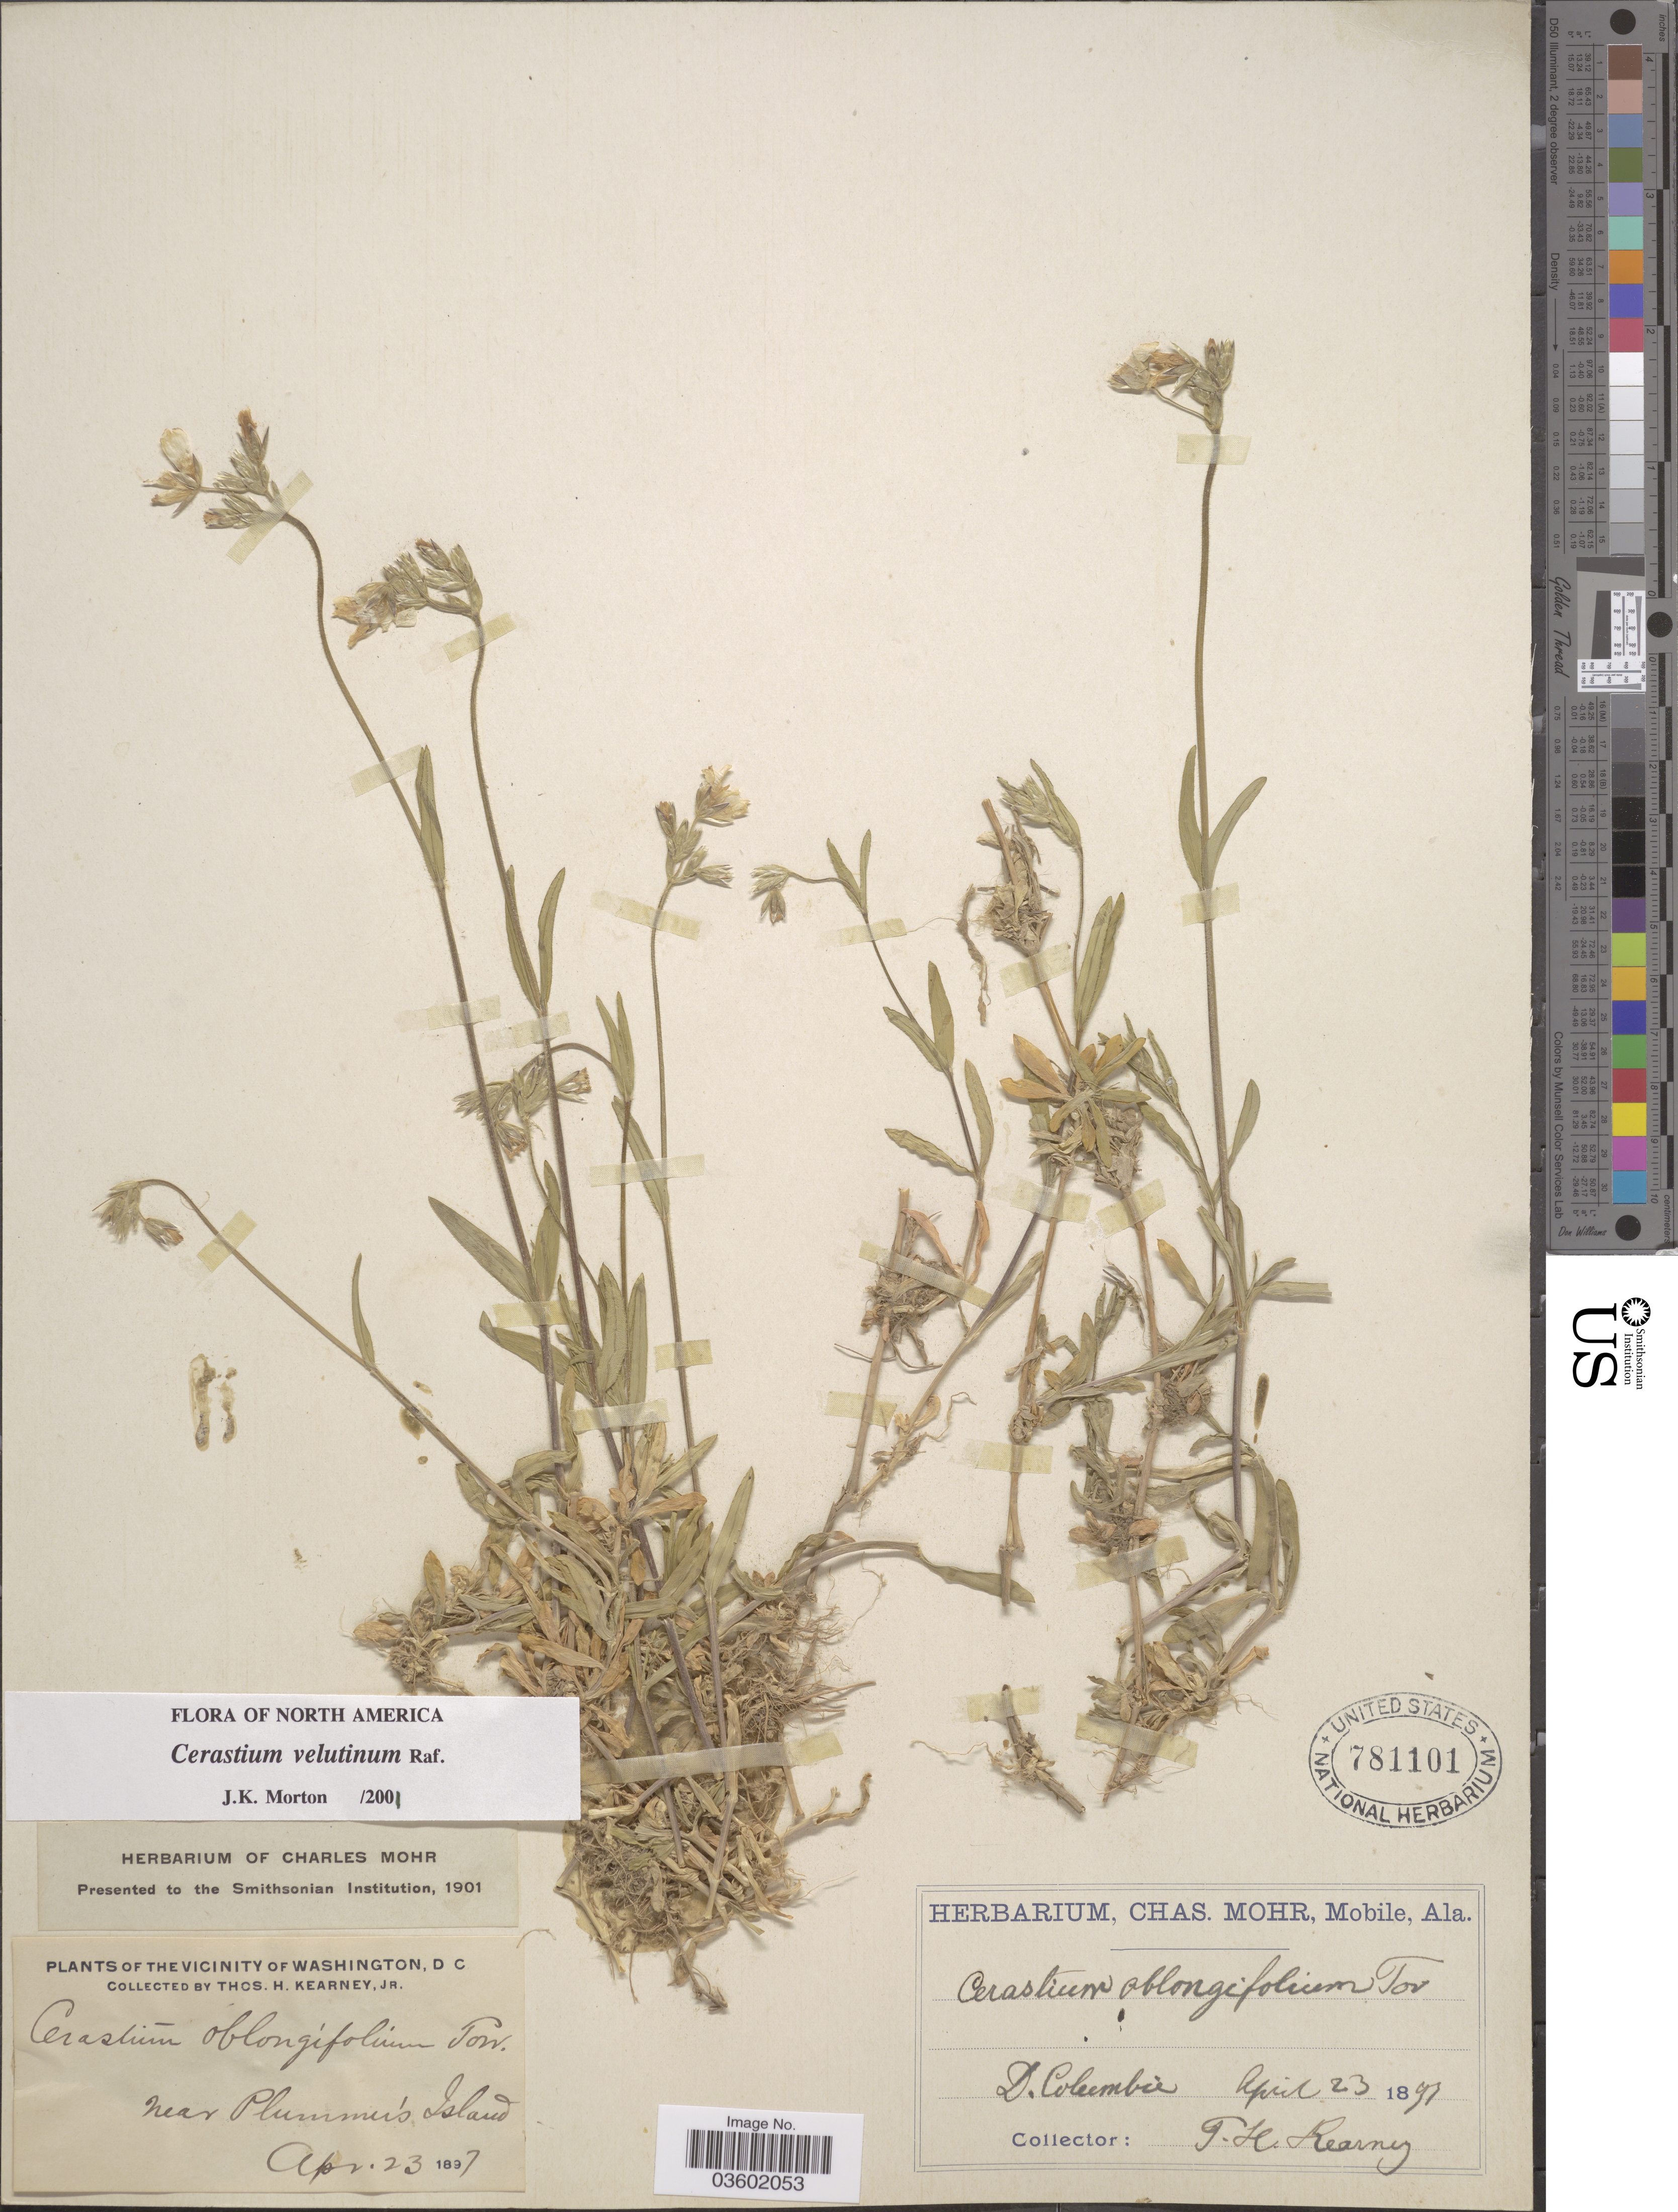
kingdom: Plantae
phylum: Tracheophyta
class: Magnoliopsida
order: Caryophyllales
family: Caryophyllaceae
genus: Cerastium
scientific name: Cerastium velutinum var. velutinum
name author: Raf.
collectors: T. H. Kearney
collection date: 1897-04-23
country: United States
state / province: Maryland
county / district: Montgomery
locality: In the vicinity of Washington, D.C. Near Plummer's Island.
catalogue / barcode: US 781101